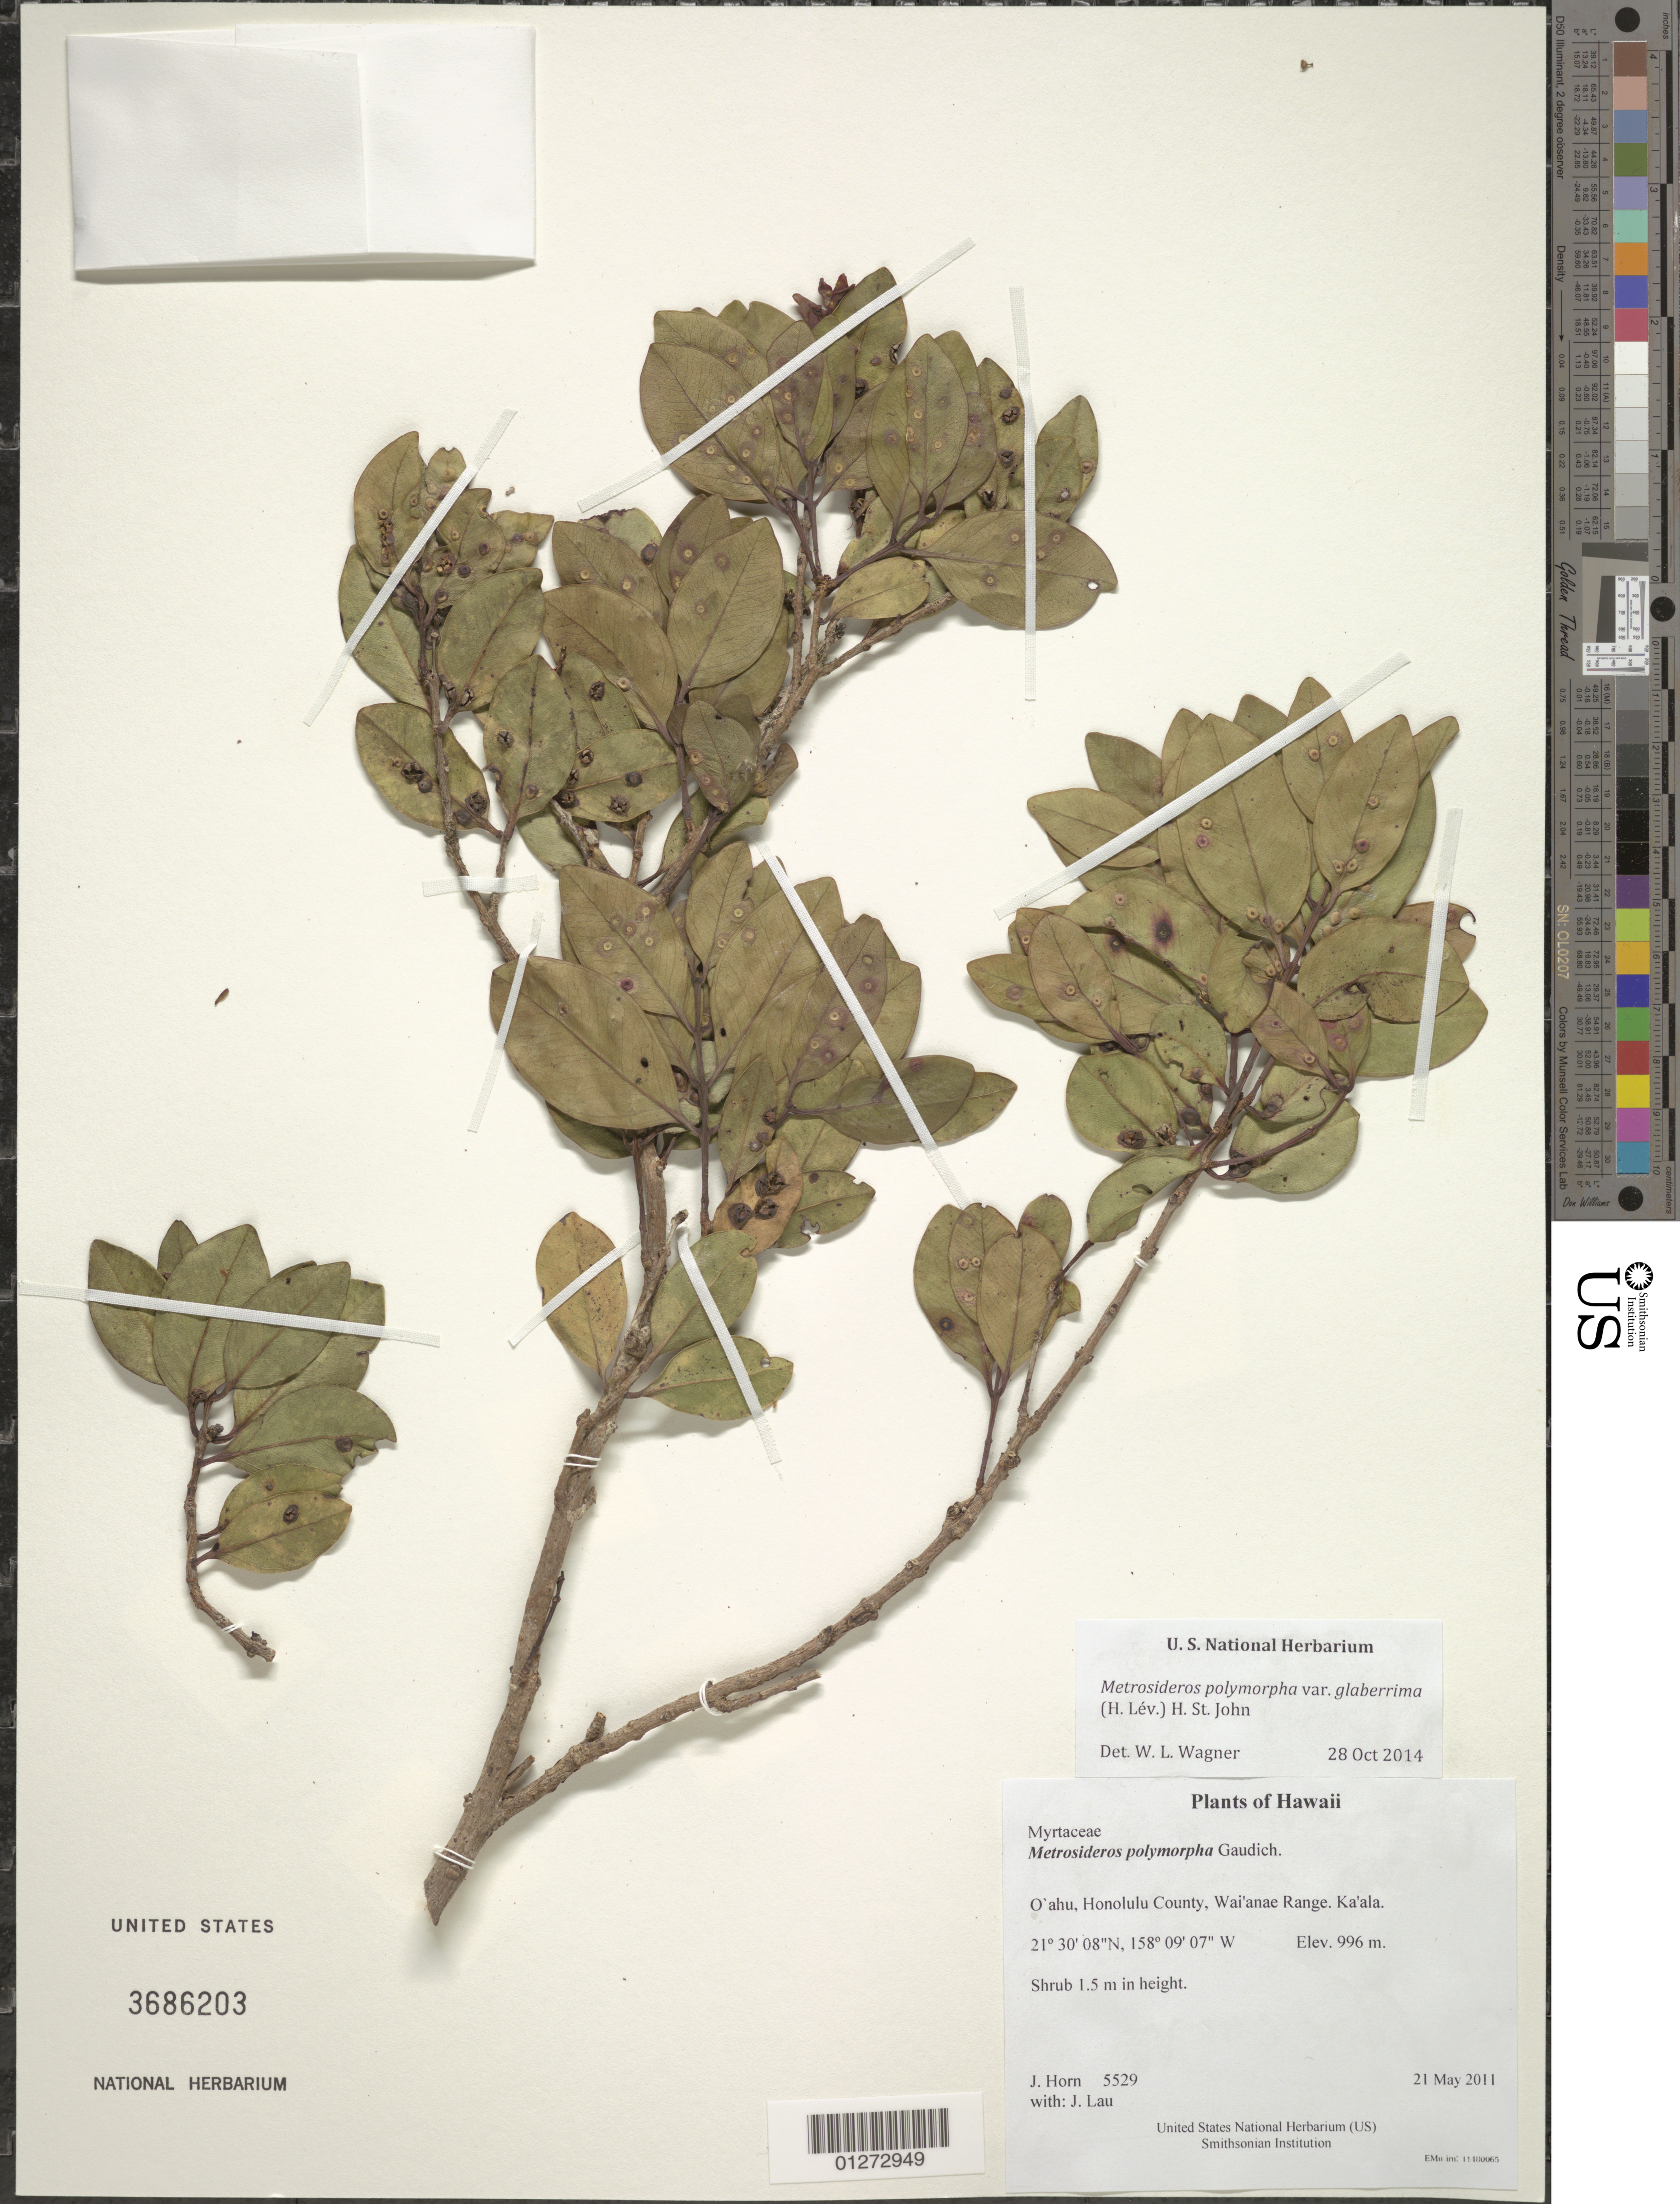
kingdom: Plantae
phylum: Tracheophyta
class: Magnoliopsida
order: Myrtales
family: Myrtaceae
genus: Metrosideros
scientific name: Metrosideros polymorpha var. glaberrima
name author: (H. Lév.) H. St. John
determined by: Wagner, W. L., (BOT), Smithsonian Institution - National Museum of Natural History (UNITED STATES)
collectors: J. Horn & J. Lau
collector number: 5529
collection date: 2011-05-21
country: United States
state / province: Hawaii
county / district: Honolulu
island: Oahu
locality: Wai'anae Range. Ka'ala.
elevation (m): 996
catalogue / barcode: US 3686203